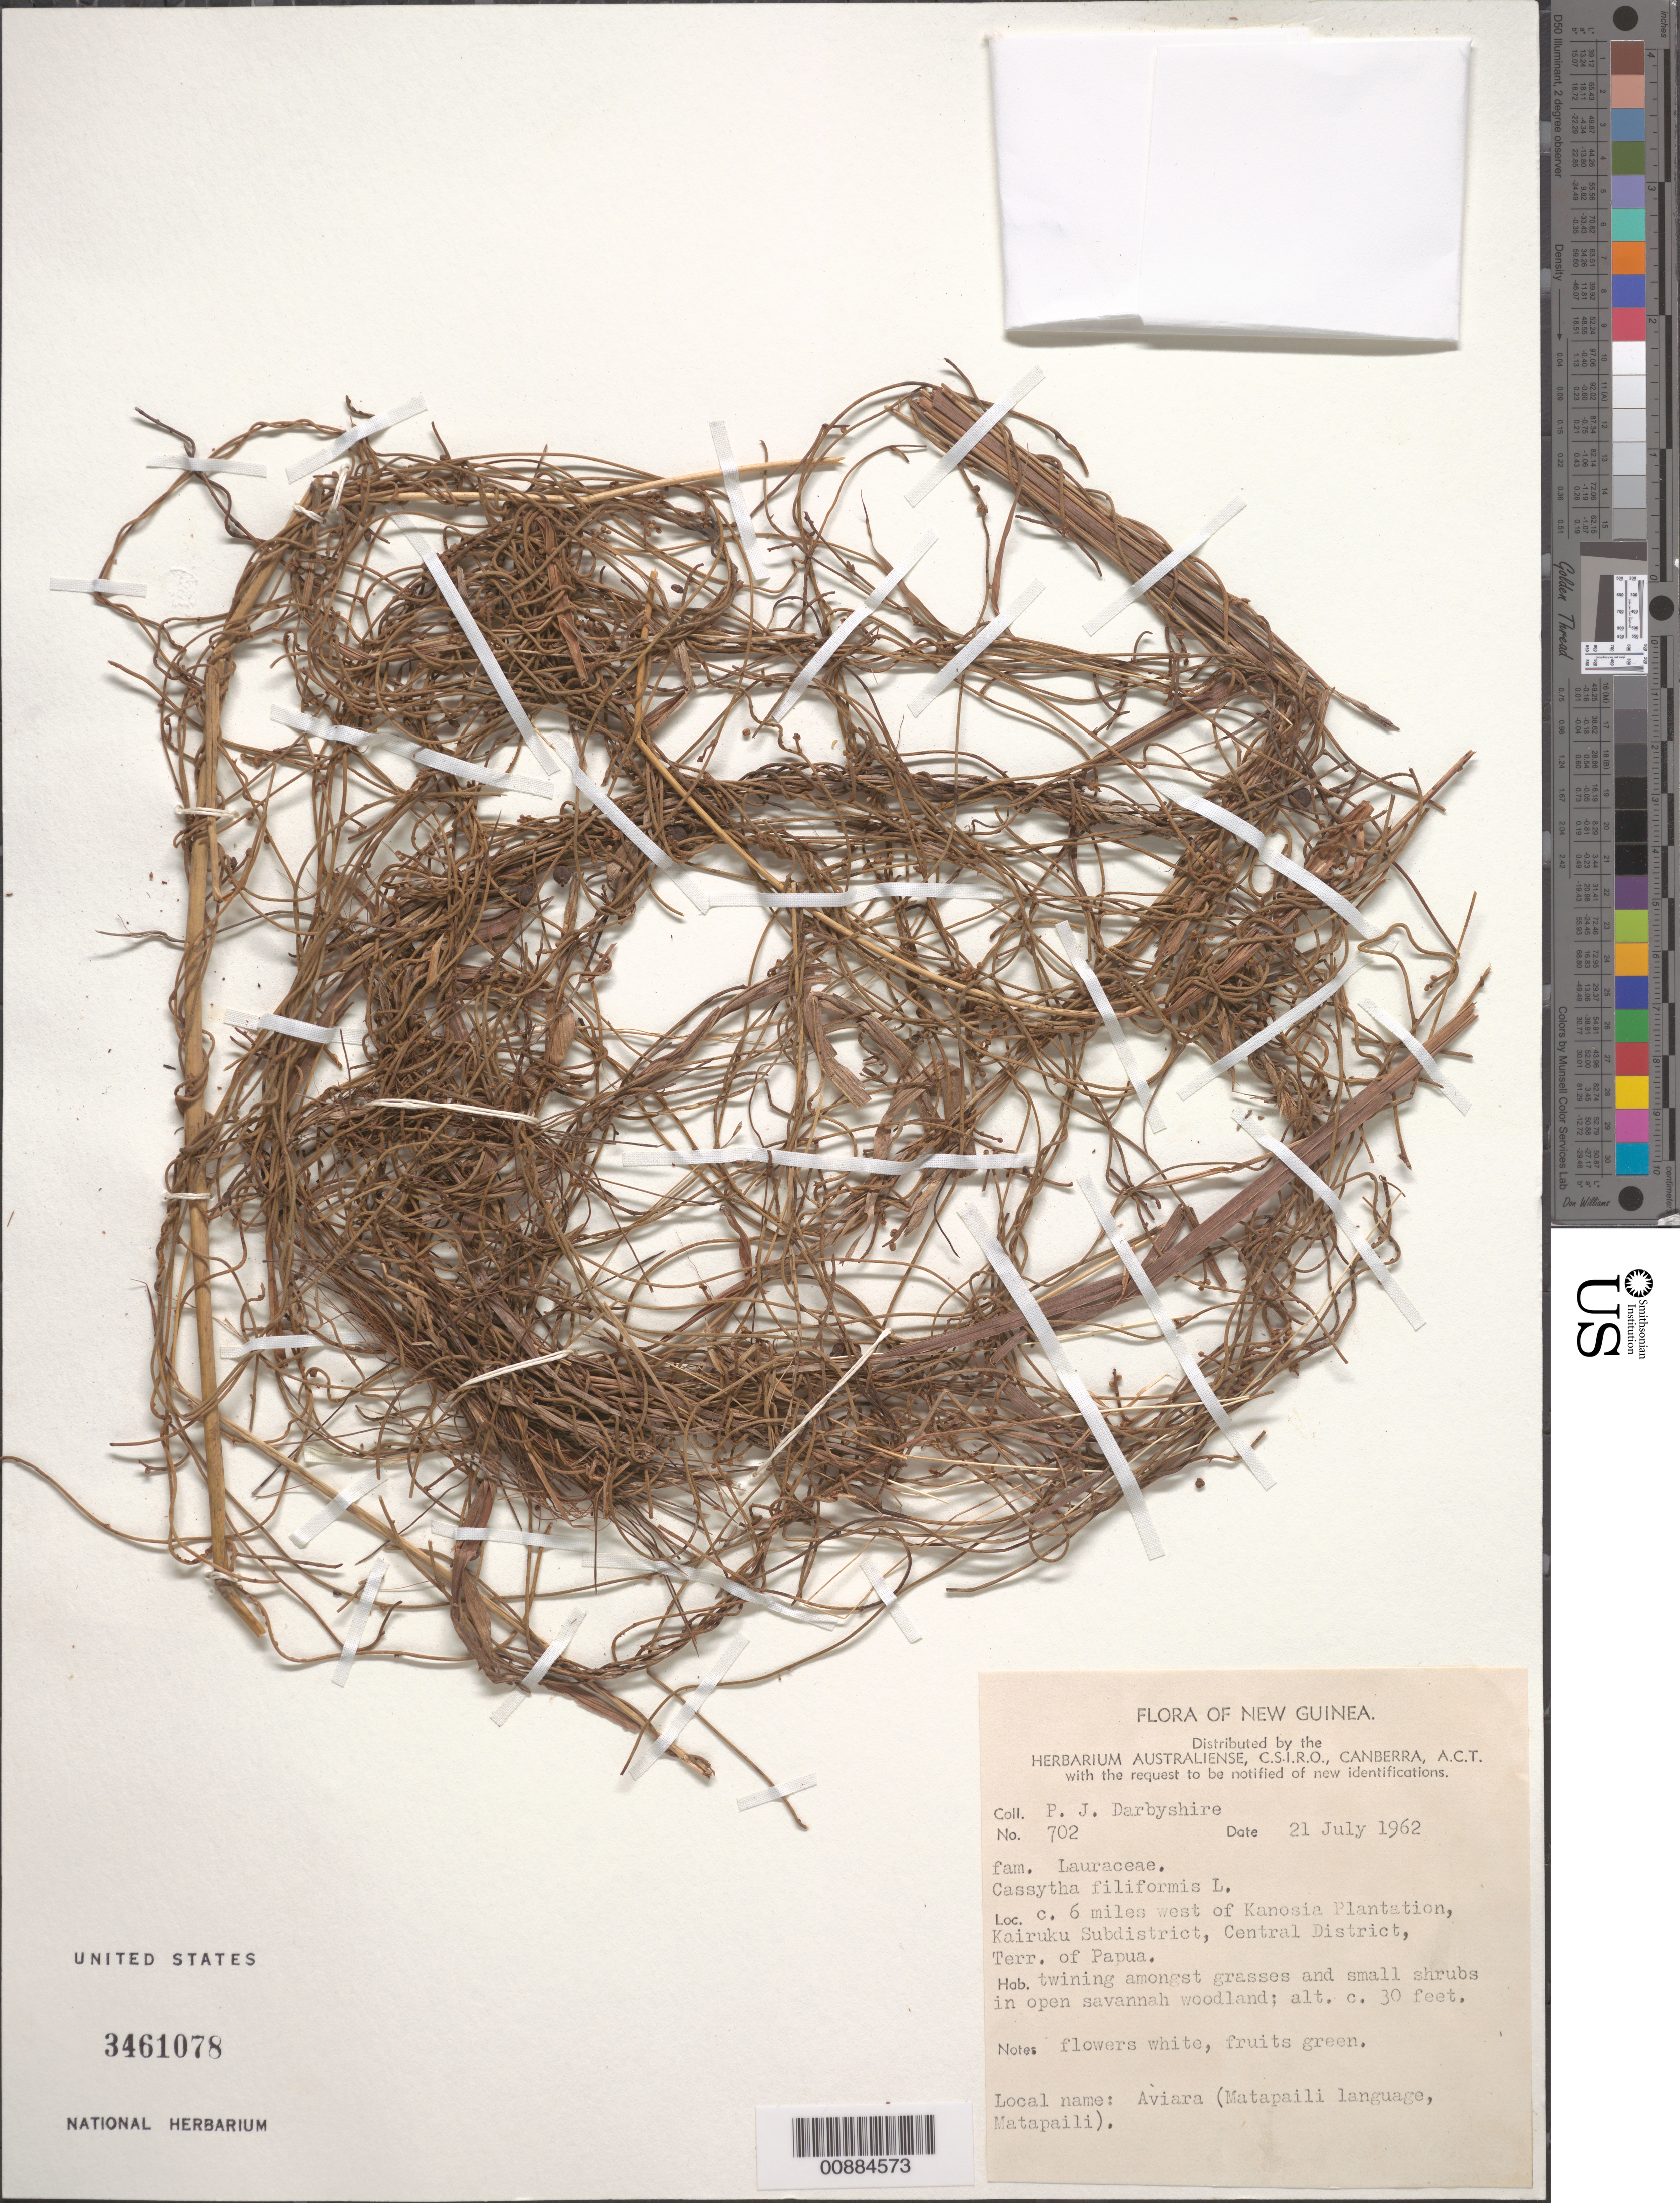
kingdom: Plantae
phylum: Tracheophyta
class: Magnoliopsida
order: Laurales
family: Lauraceae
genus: Cassytha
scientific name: Cassytha filiformis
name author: L.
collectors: P. Darbyshire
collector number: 702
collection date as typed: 21 Jul 1962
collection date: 1962-07-21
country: Papua New Guinea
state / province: Central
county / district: Kairuku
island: New Guinea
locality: c. 6 miles W of Kanosia Plantation, Kairuku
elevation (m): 9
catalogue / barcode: US 3461078